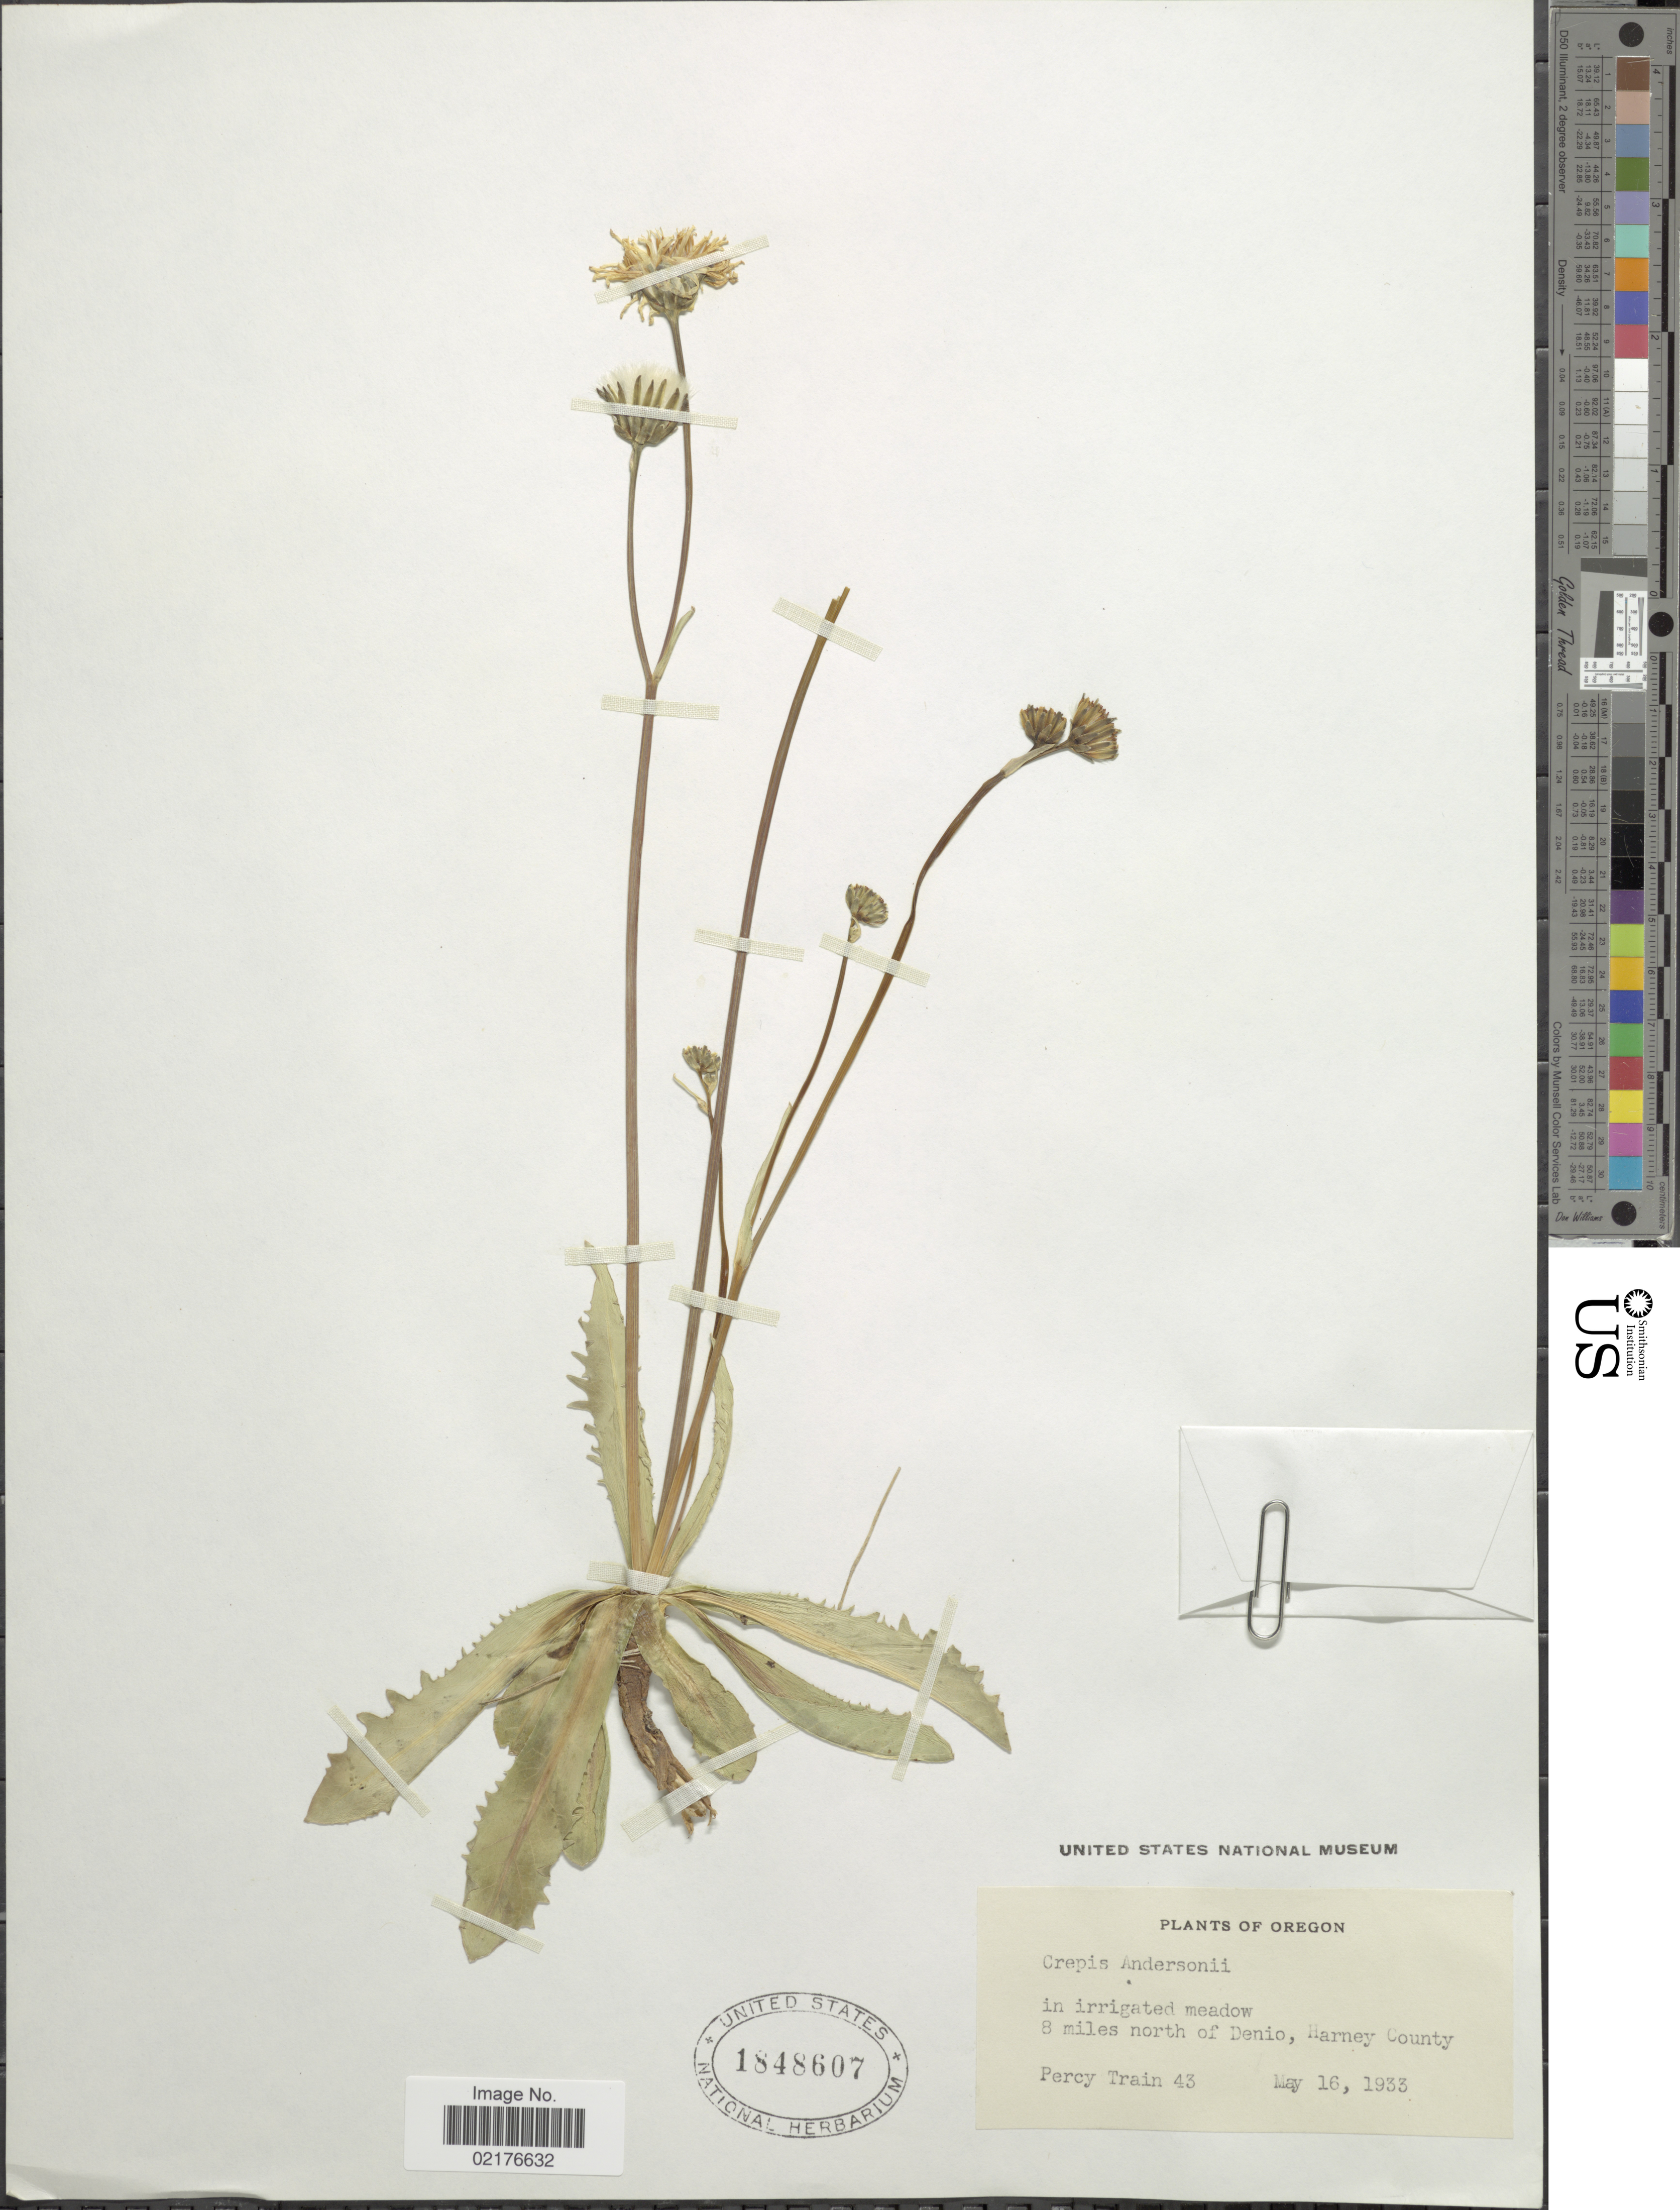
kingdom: Plantae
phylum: Tracheophyta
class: Magnoliopsida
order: Asterales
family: Asteraceae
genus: Crepis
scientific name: Crepis runcinata subsp. andersonii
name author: (A. Gray) Babc. & Stebbins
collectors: P. Train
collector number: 43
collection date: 1933-05-16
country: United States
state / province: Oregon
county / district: Harney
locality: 8 miles north of Denio, Harney County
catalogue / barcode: US 1848607